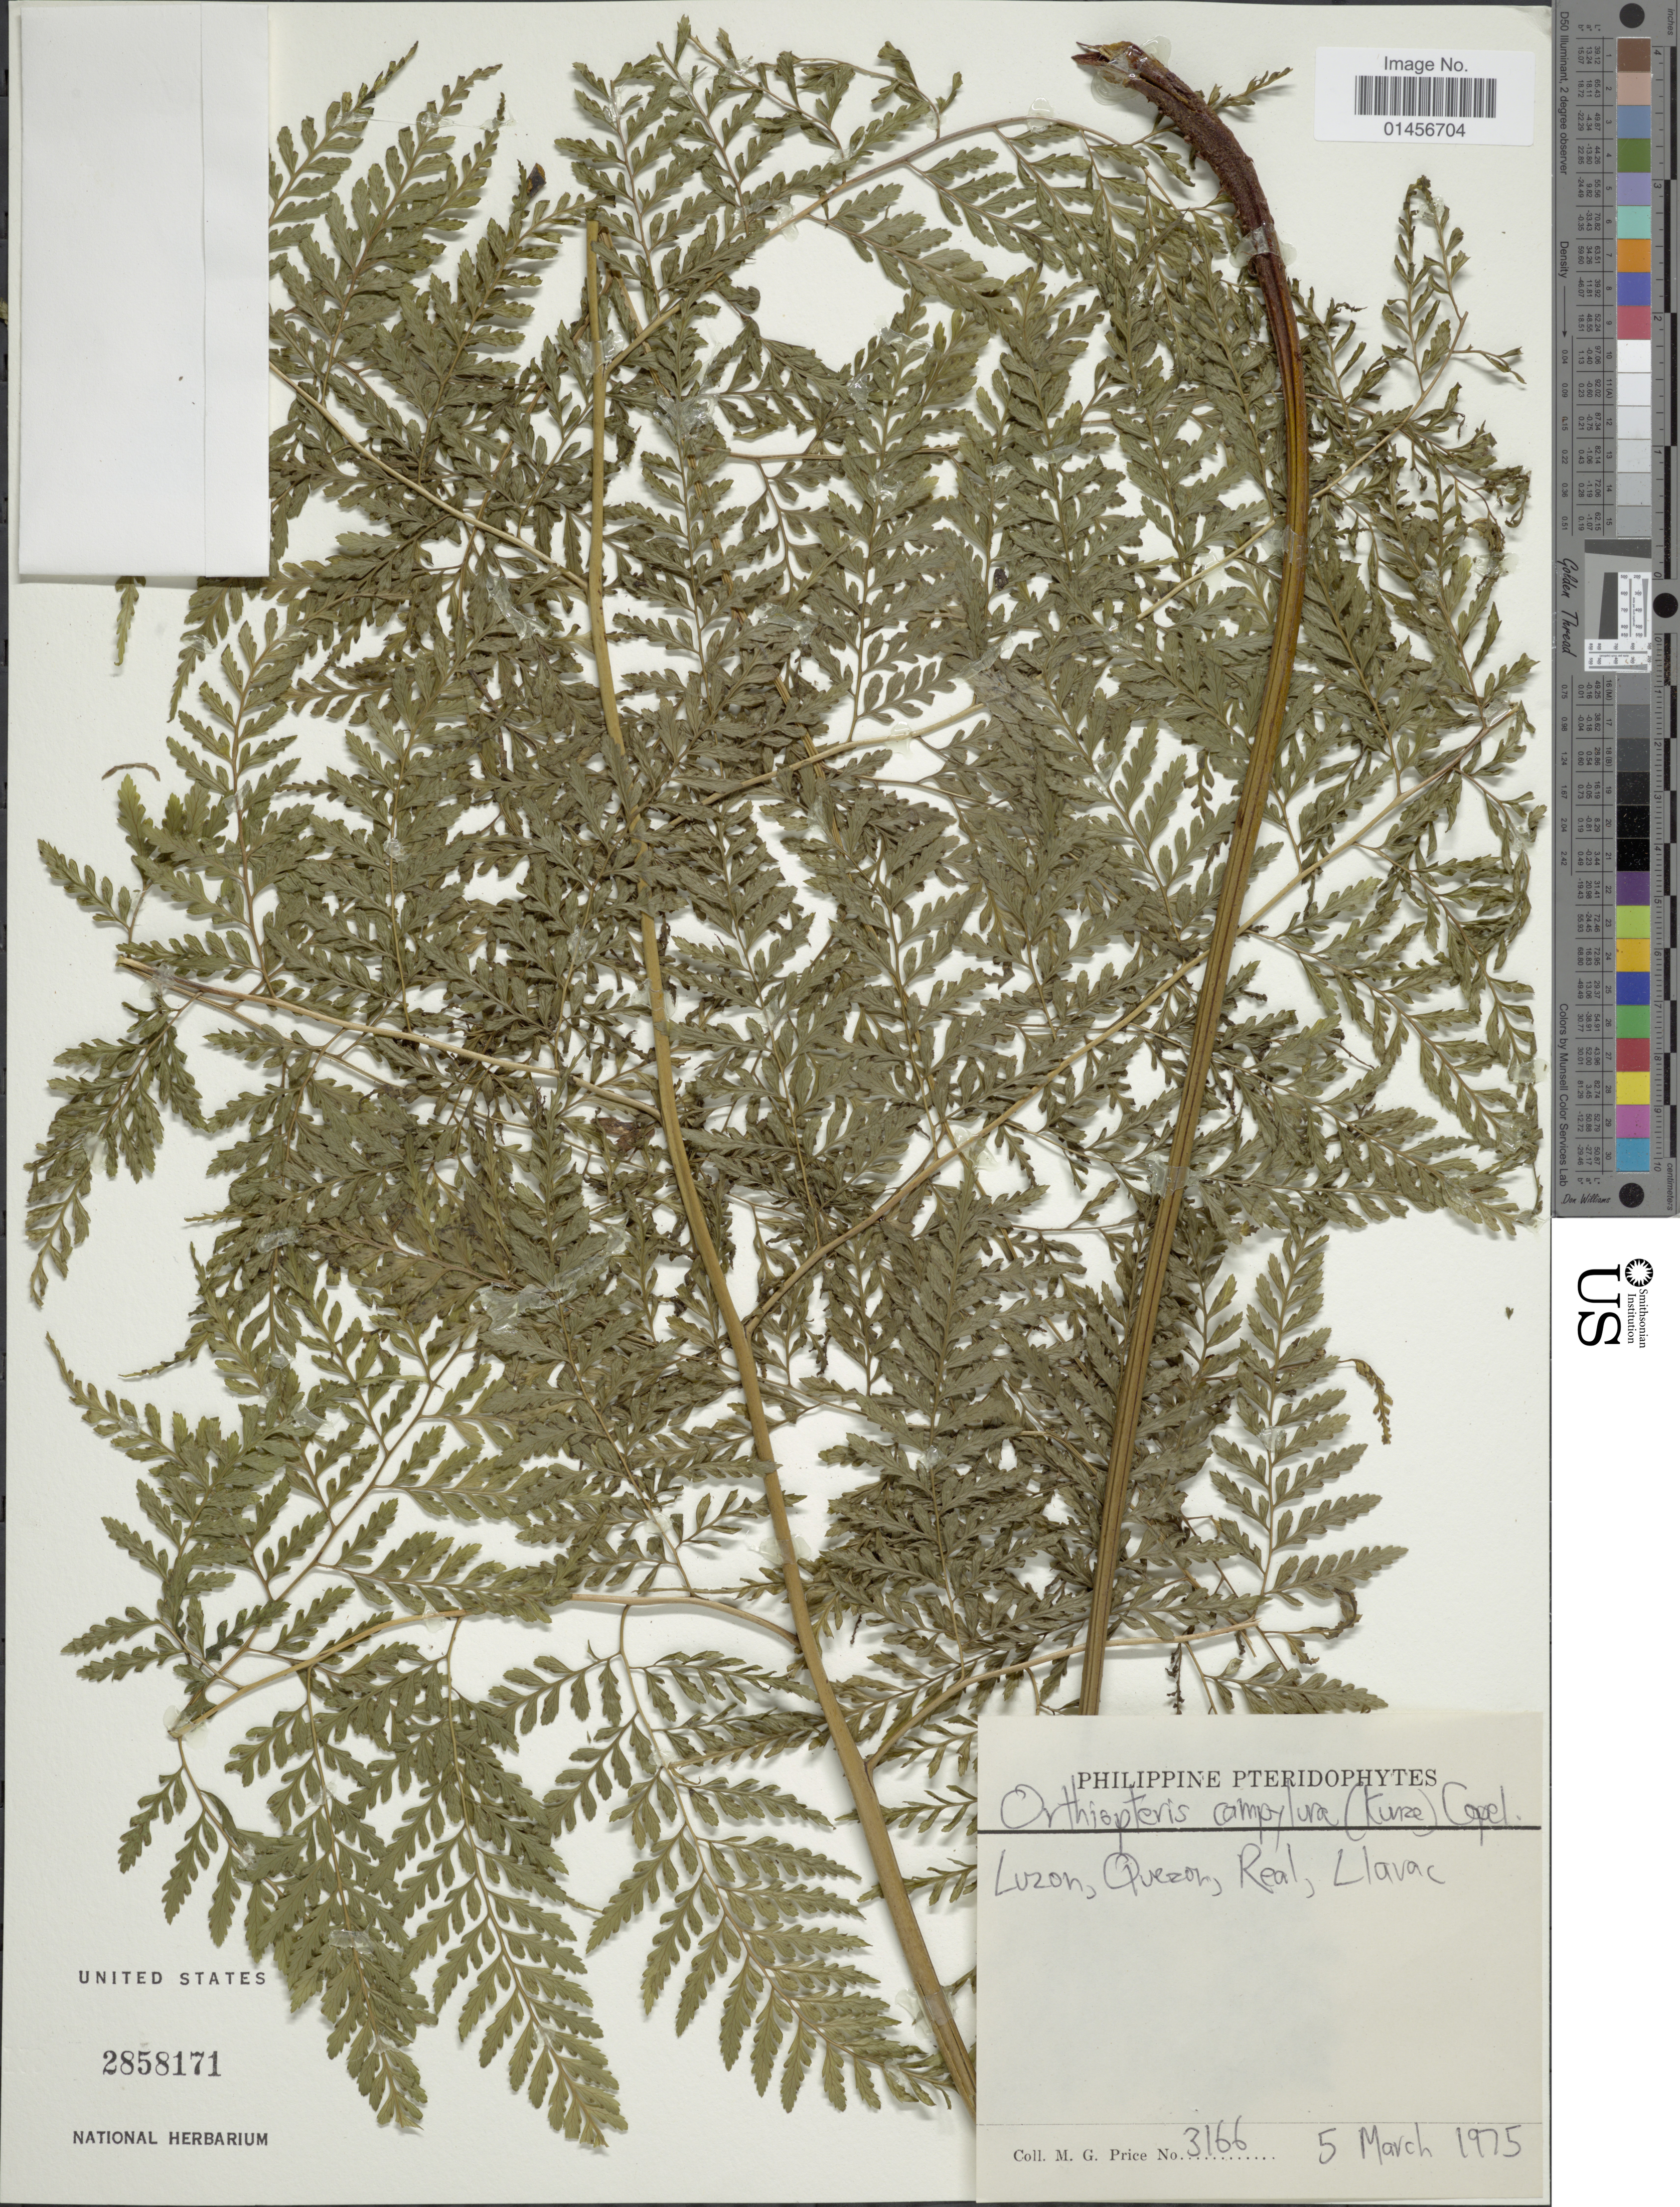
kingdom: Plantae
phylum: Tracheophyta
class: Polypodiopsida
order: Polypodiales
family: Saccolomataceae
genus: Saccoloma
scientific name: Saccoloma tenue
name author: (Brack.) Mett.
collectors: M. G. Price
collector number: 3166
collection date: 1975-03-05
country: Philippines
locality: Philippine, Luzon, Quezon, Real, Llavac.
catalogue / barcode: US 2857171